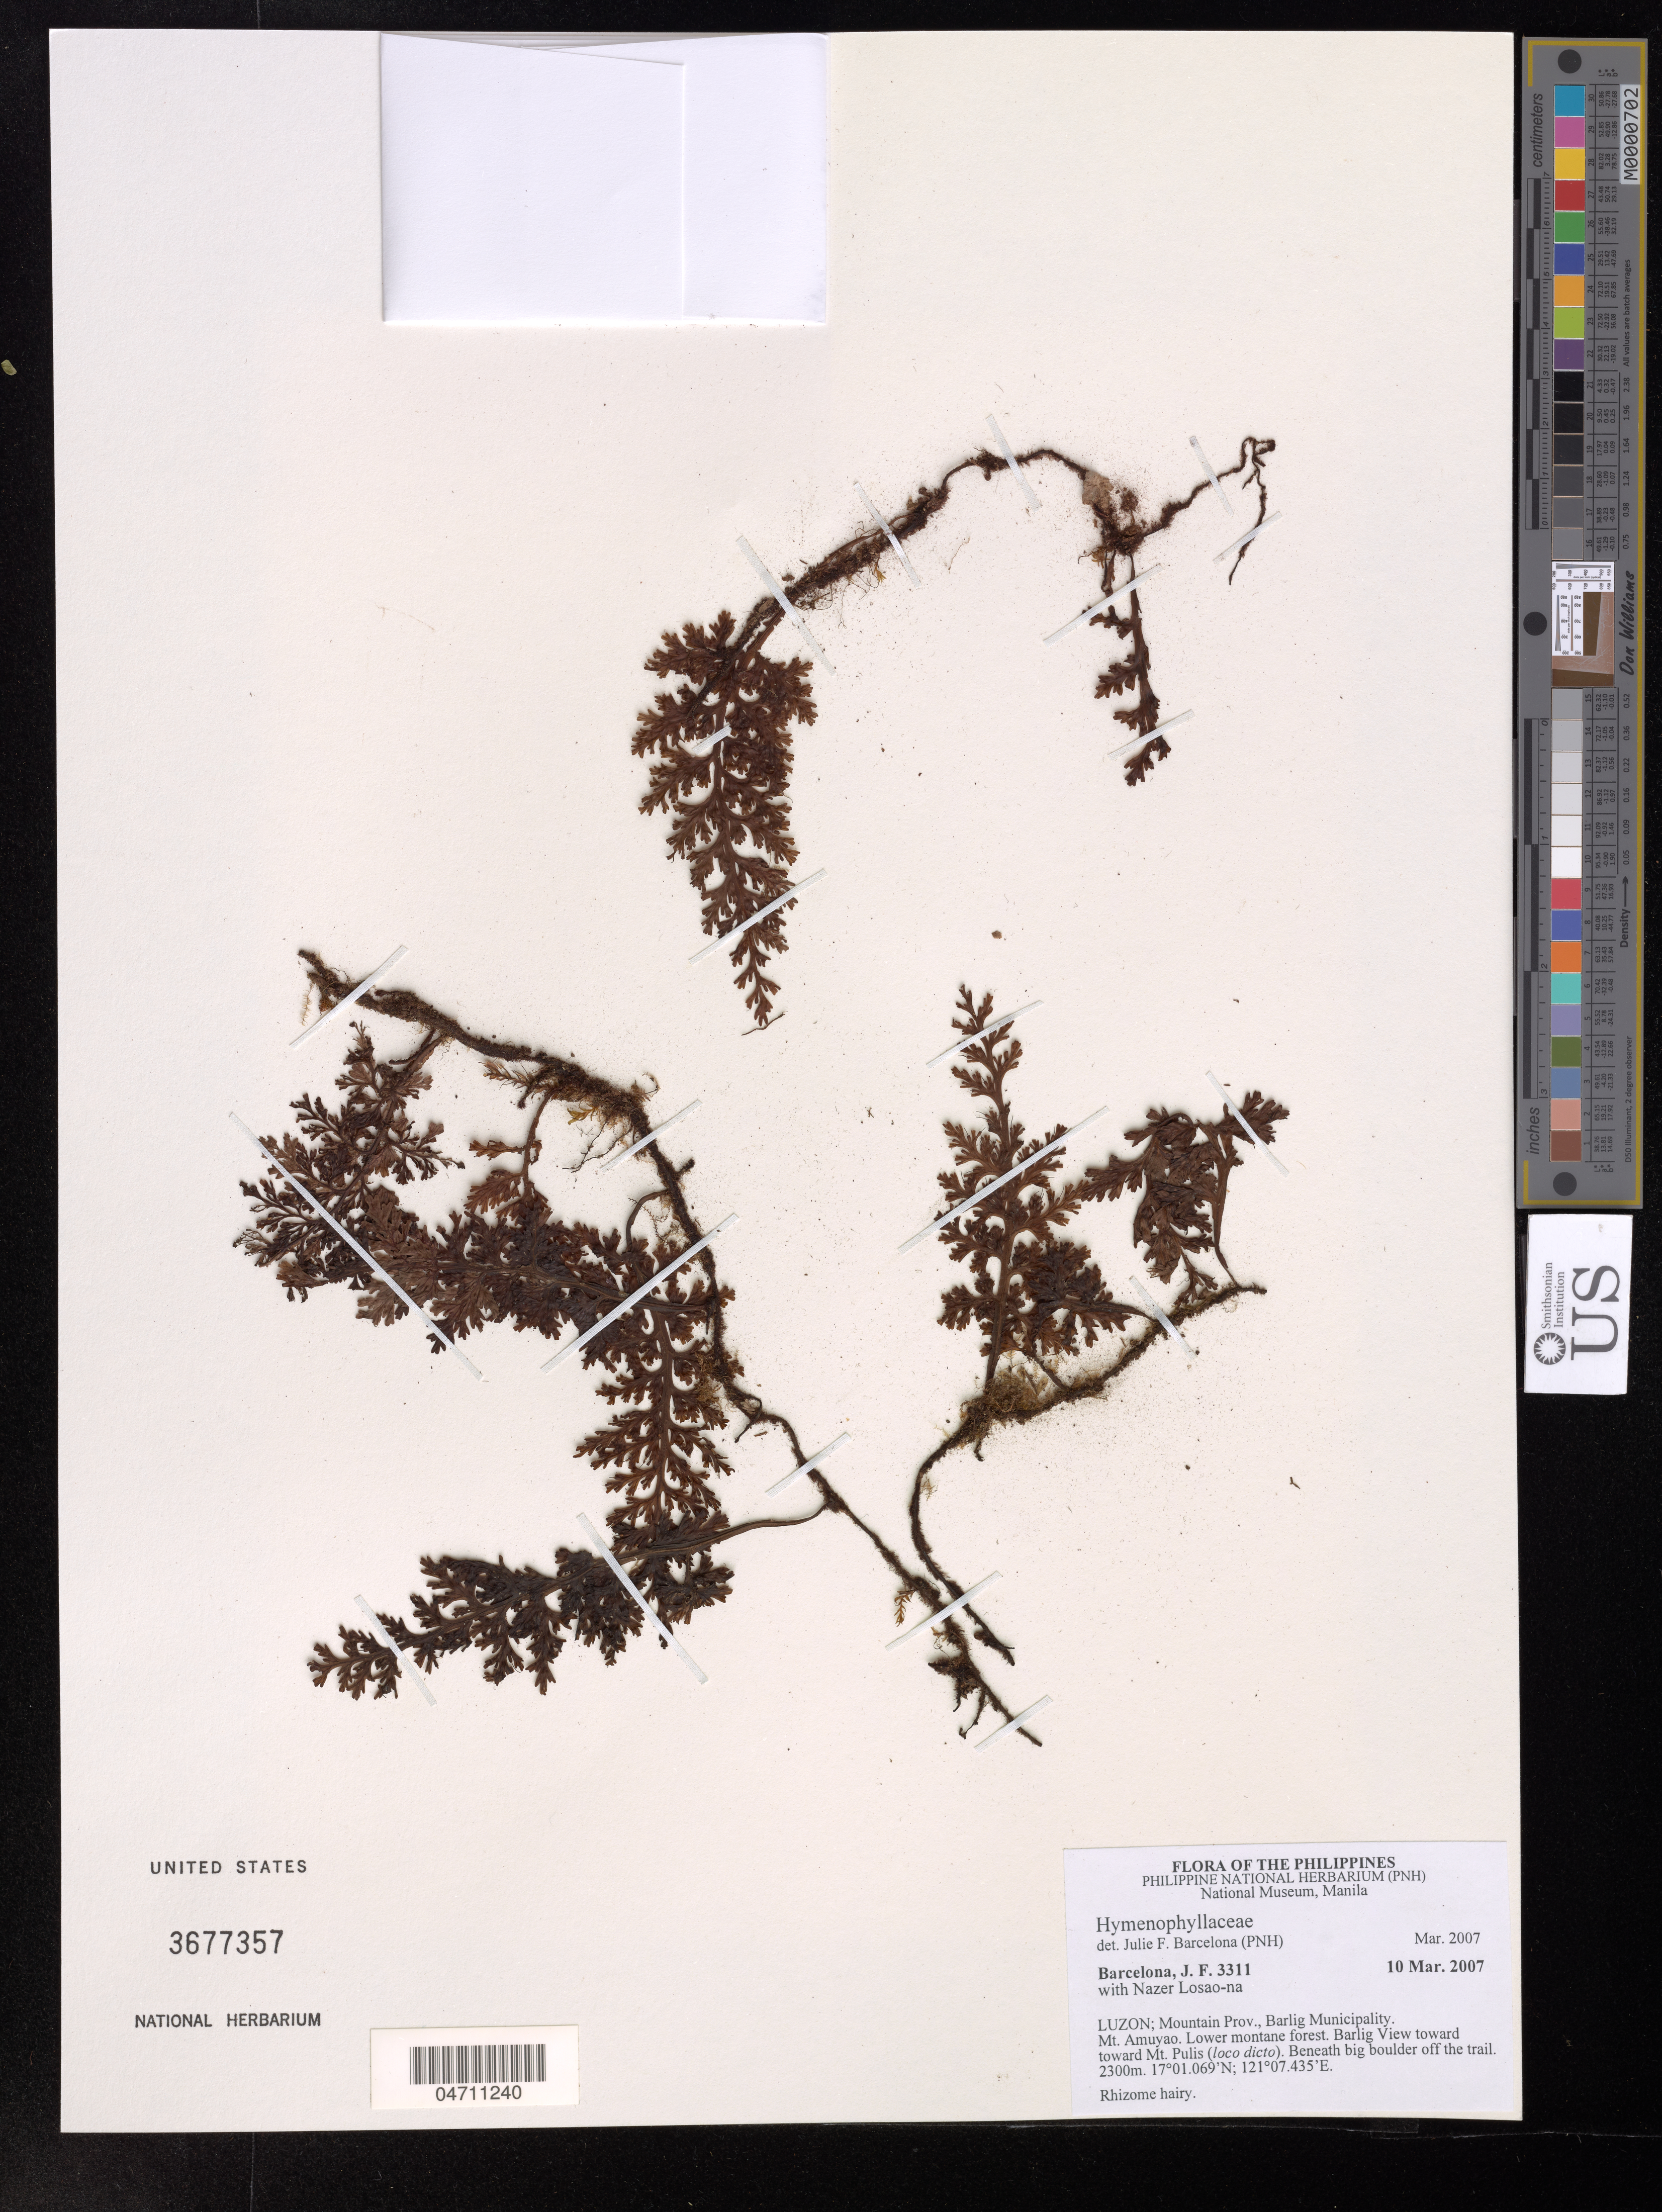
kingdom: Plantae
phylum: Tracheophyta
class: Polypodiopsida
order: Hymenophyllales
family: Hymenophyllaceae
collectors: J. Barcelona & N. Losao-na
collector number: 3311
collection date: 2007-03-10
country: Philippines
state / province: Central Luzon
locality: Mountain Prov., Barlig Municipality. Mt. Amuyao. Lower montane forest. Barlig View toward toward Mt. Pulis (loco dicto). Beneath big boulder off the trail.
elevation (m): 2300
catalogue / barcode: US 3677357